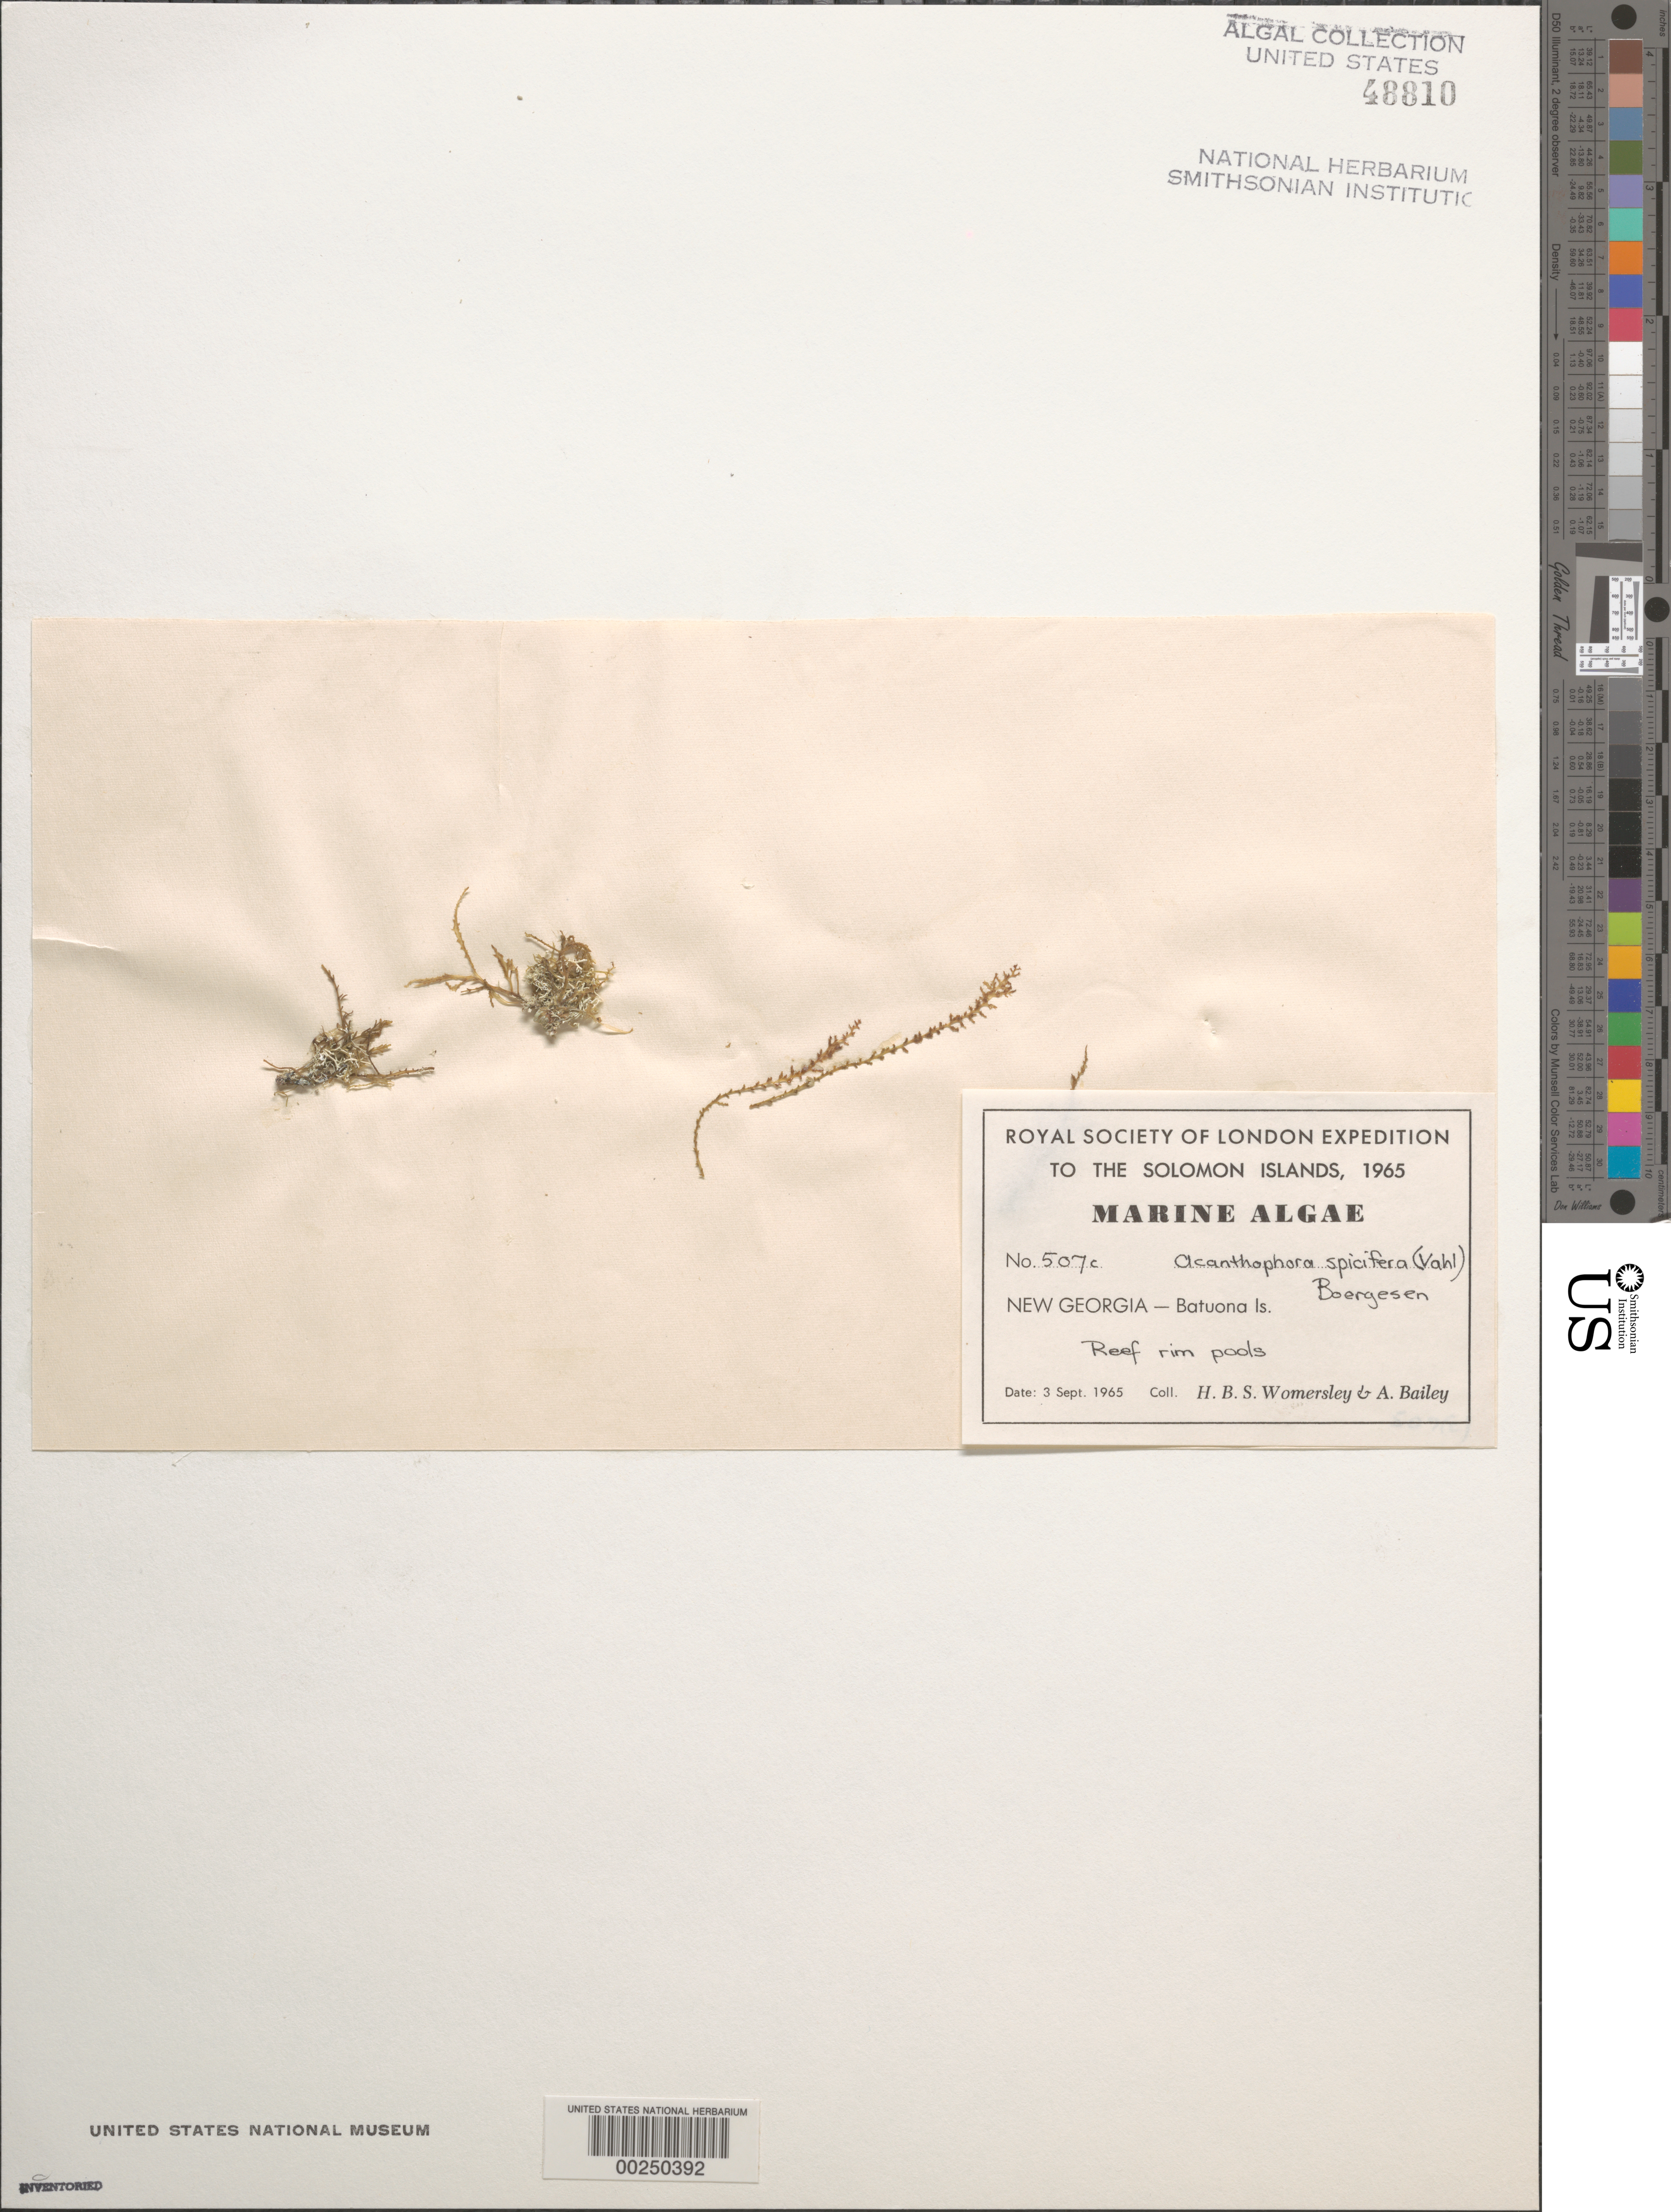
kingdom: Plantae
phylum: Rhodophyta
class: Florideophyceae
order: Ceramiales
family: Rhodomelaceae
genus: Acanthophora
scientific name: Acanthophora spicifera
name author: (Vahl) Børgesen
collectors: H. B. S. Womersley & A. Bailey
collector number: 507c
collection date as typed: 03 Sep 1965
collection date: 1965-09-03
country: Solomon Islands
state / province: Western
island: Batuona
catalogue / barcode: US 48810